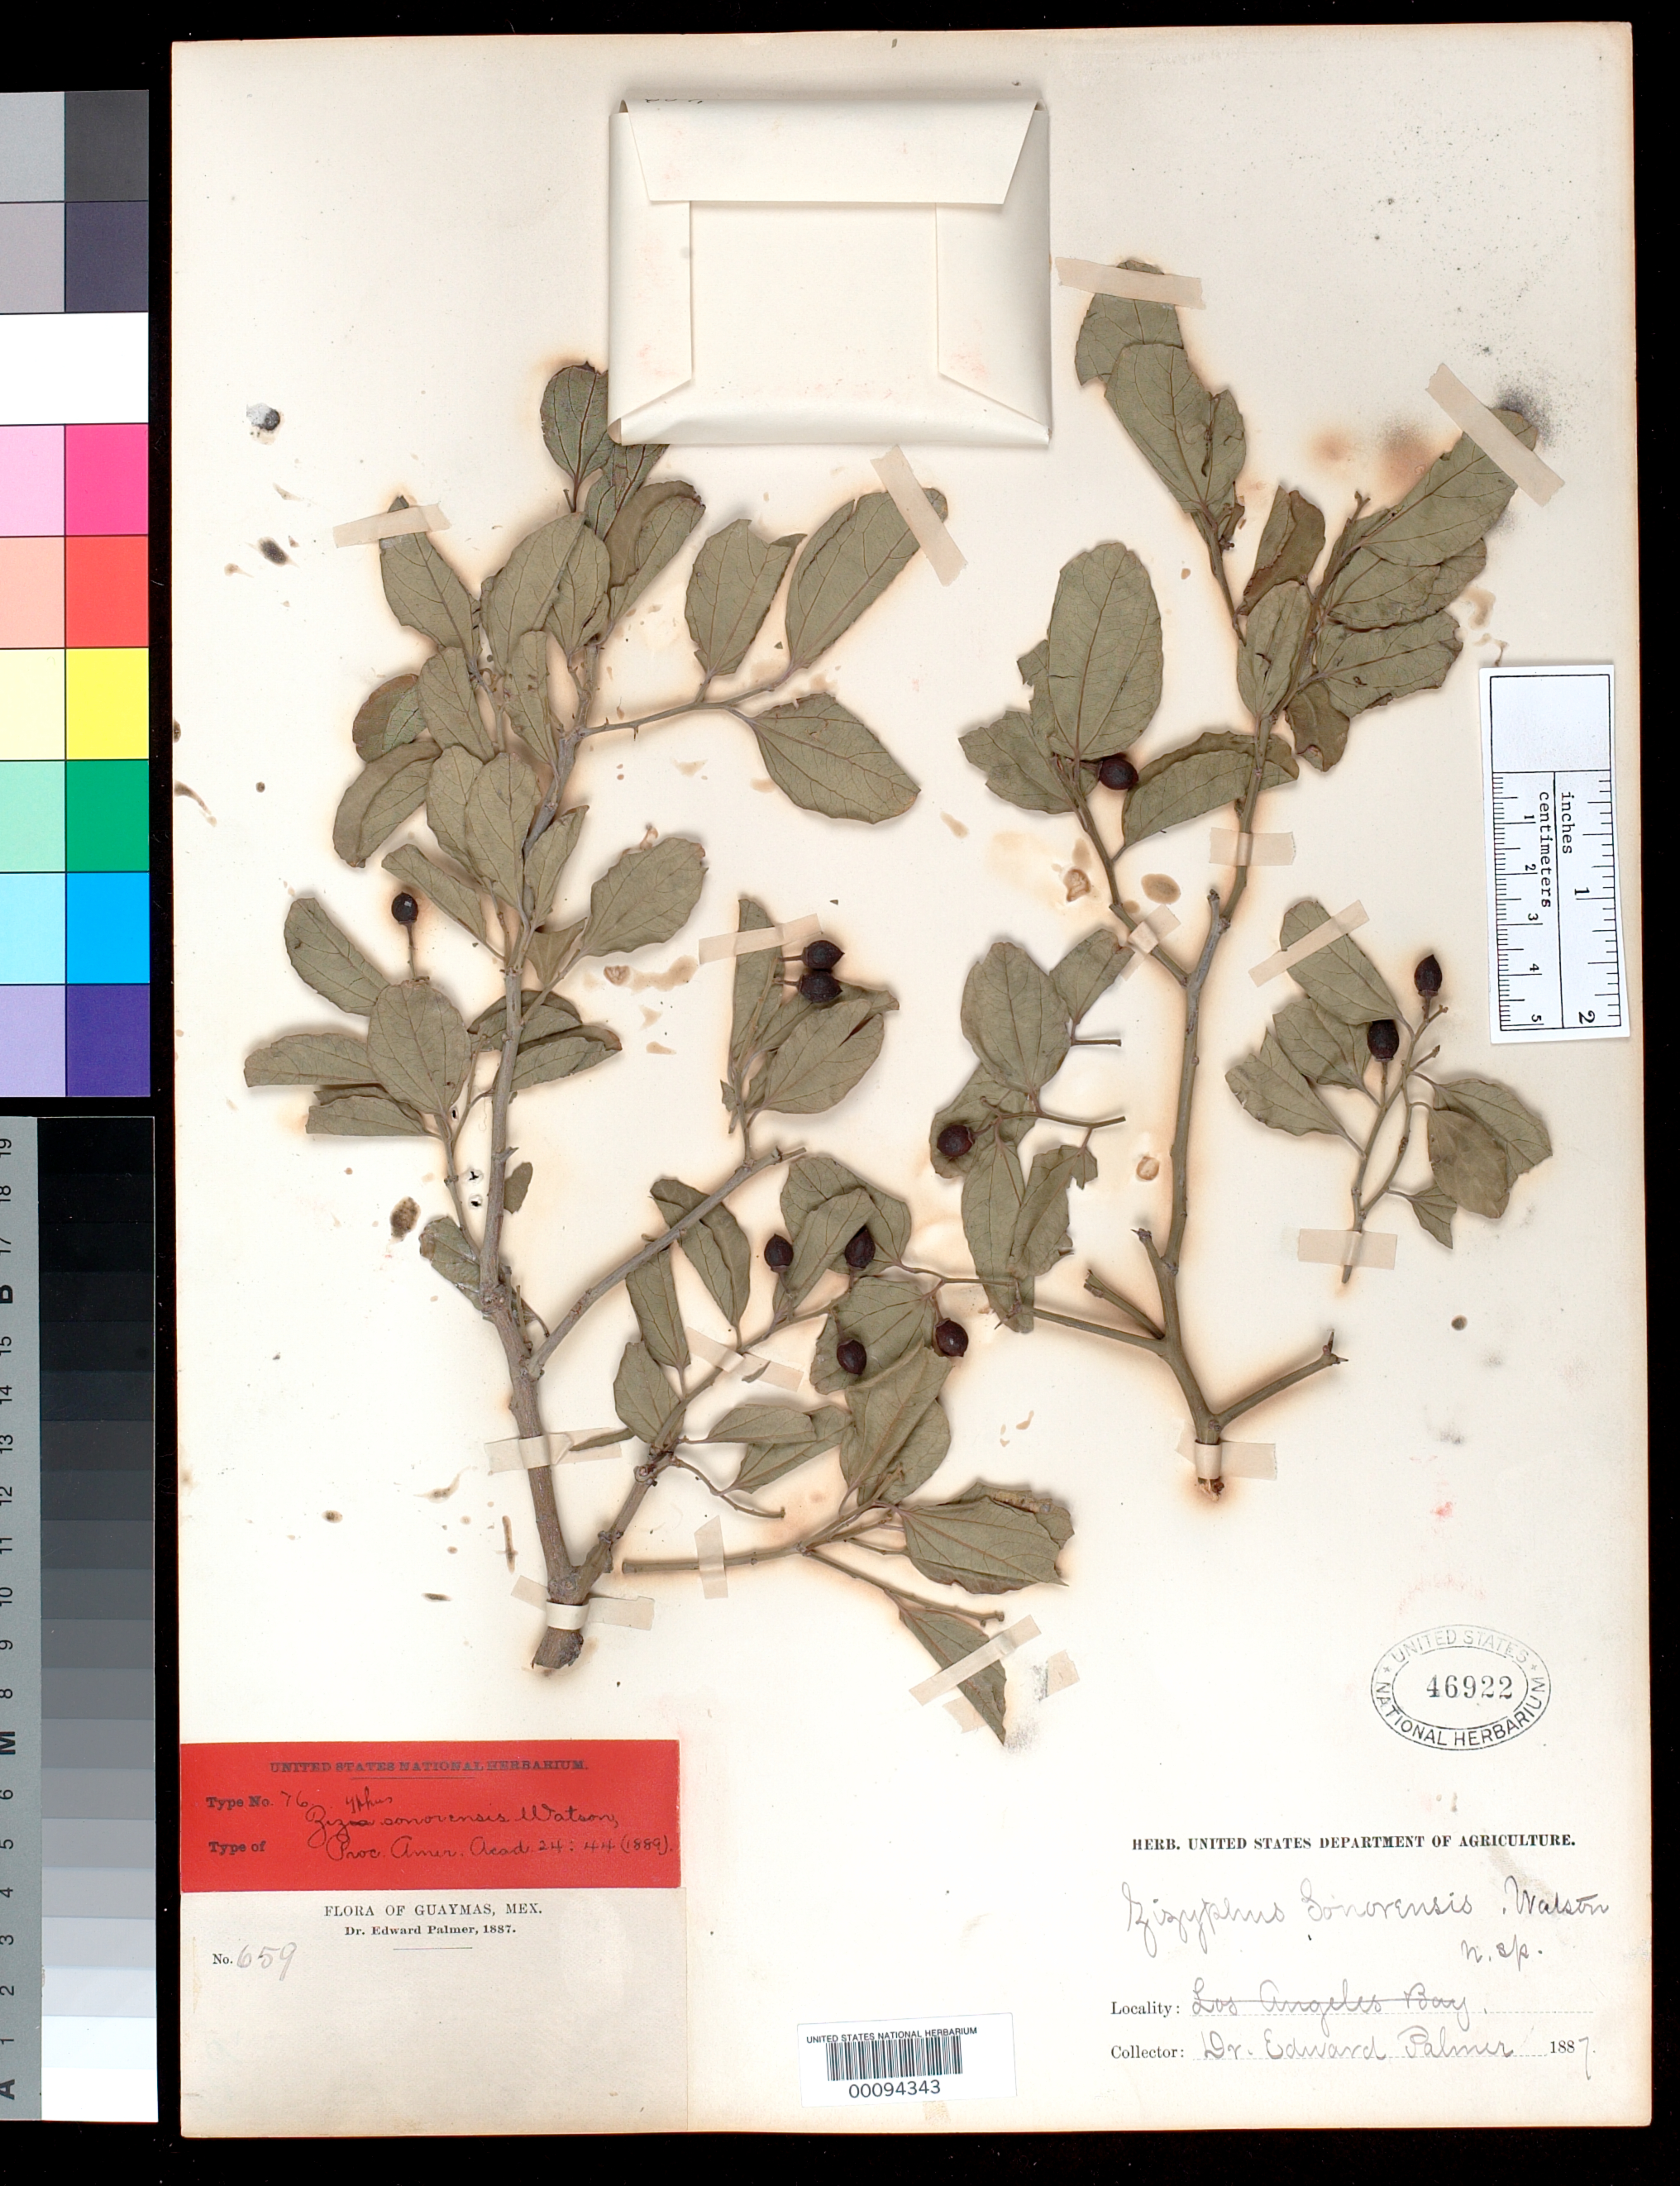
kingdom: Plantae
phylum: Tracheophyta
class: Magnoliopsida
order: Rosales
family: Rhamnaceae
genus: Ziziphus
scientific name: Ziziphus sonorensis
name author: S. Watson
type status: Syntype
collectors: E. Palmer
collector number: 659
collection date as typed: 1887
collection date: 1887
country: Mexico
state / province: Sonora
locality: Near Guaymas.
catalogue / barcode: US 46922